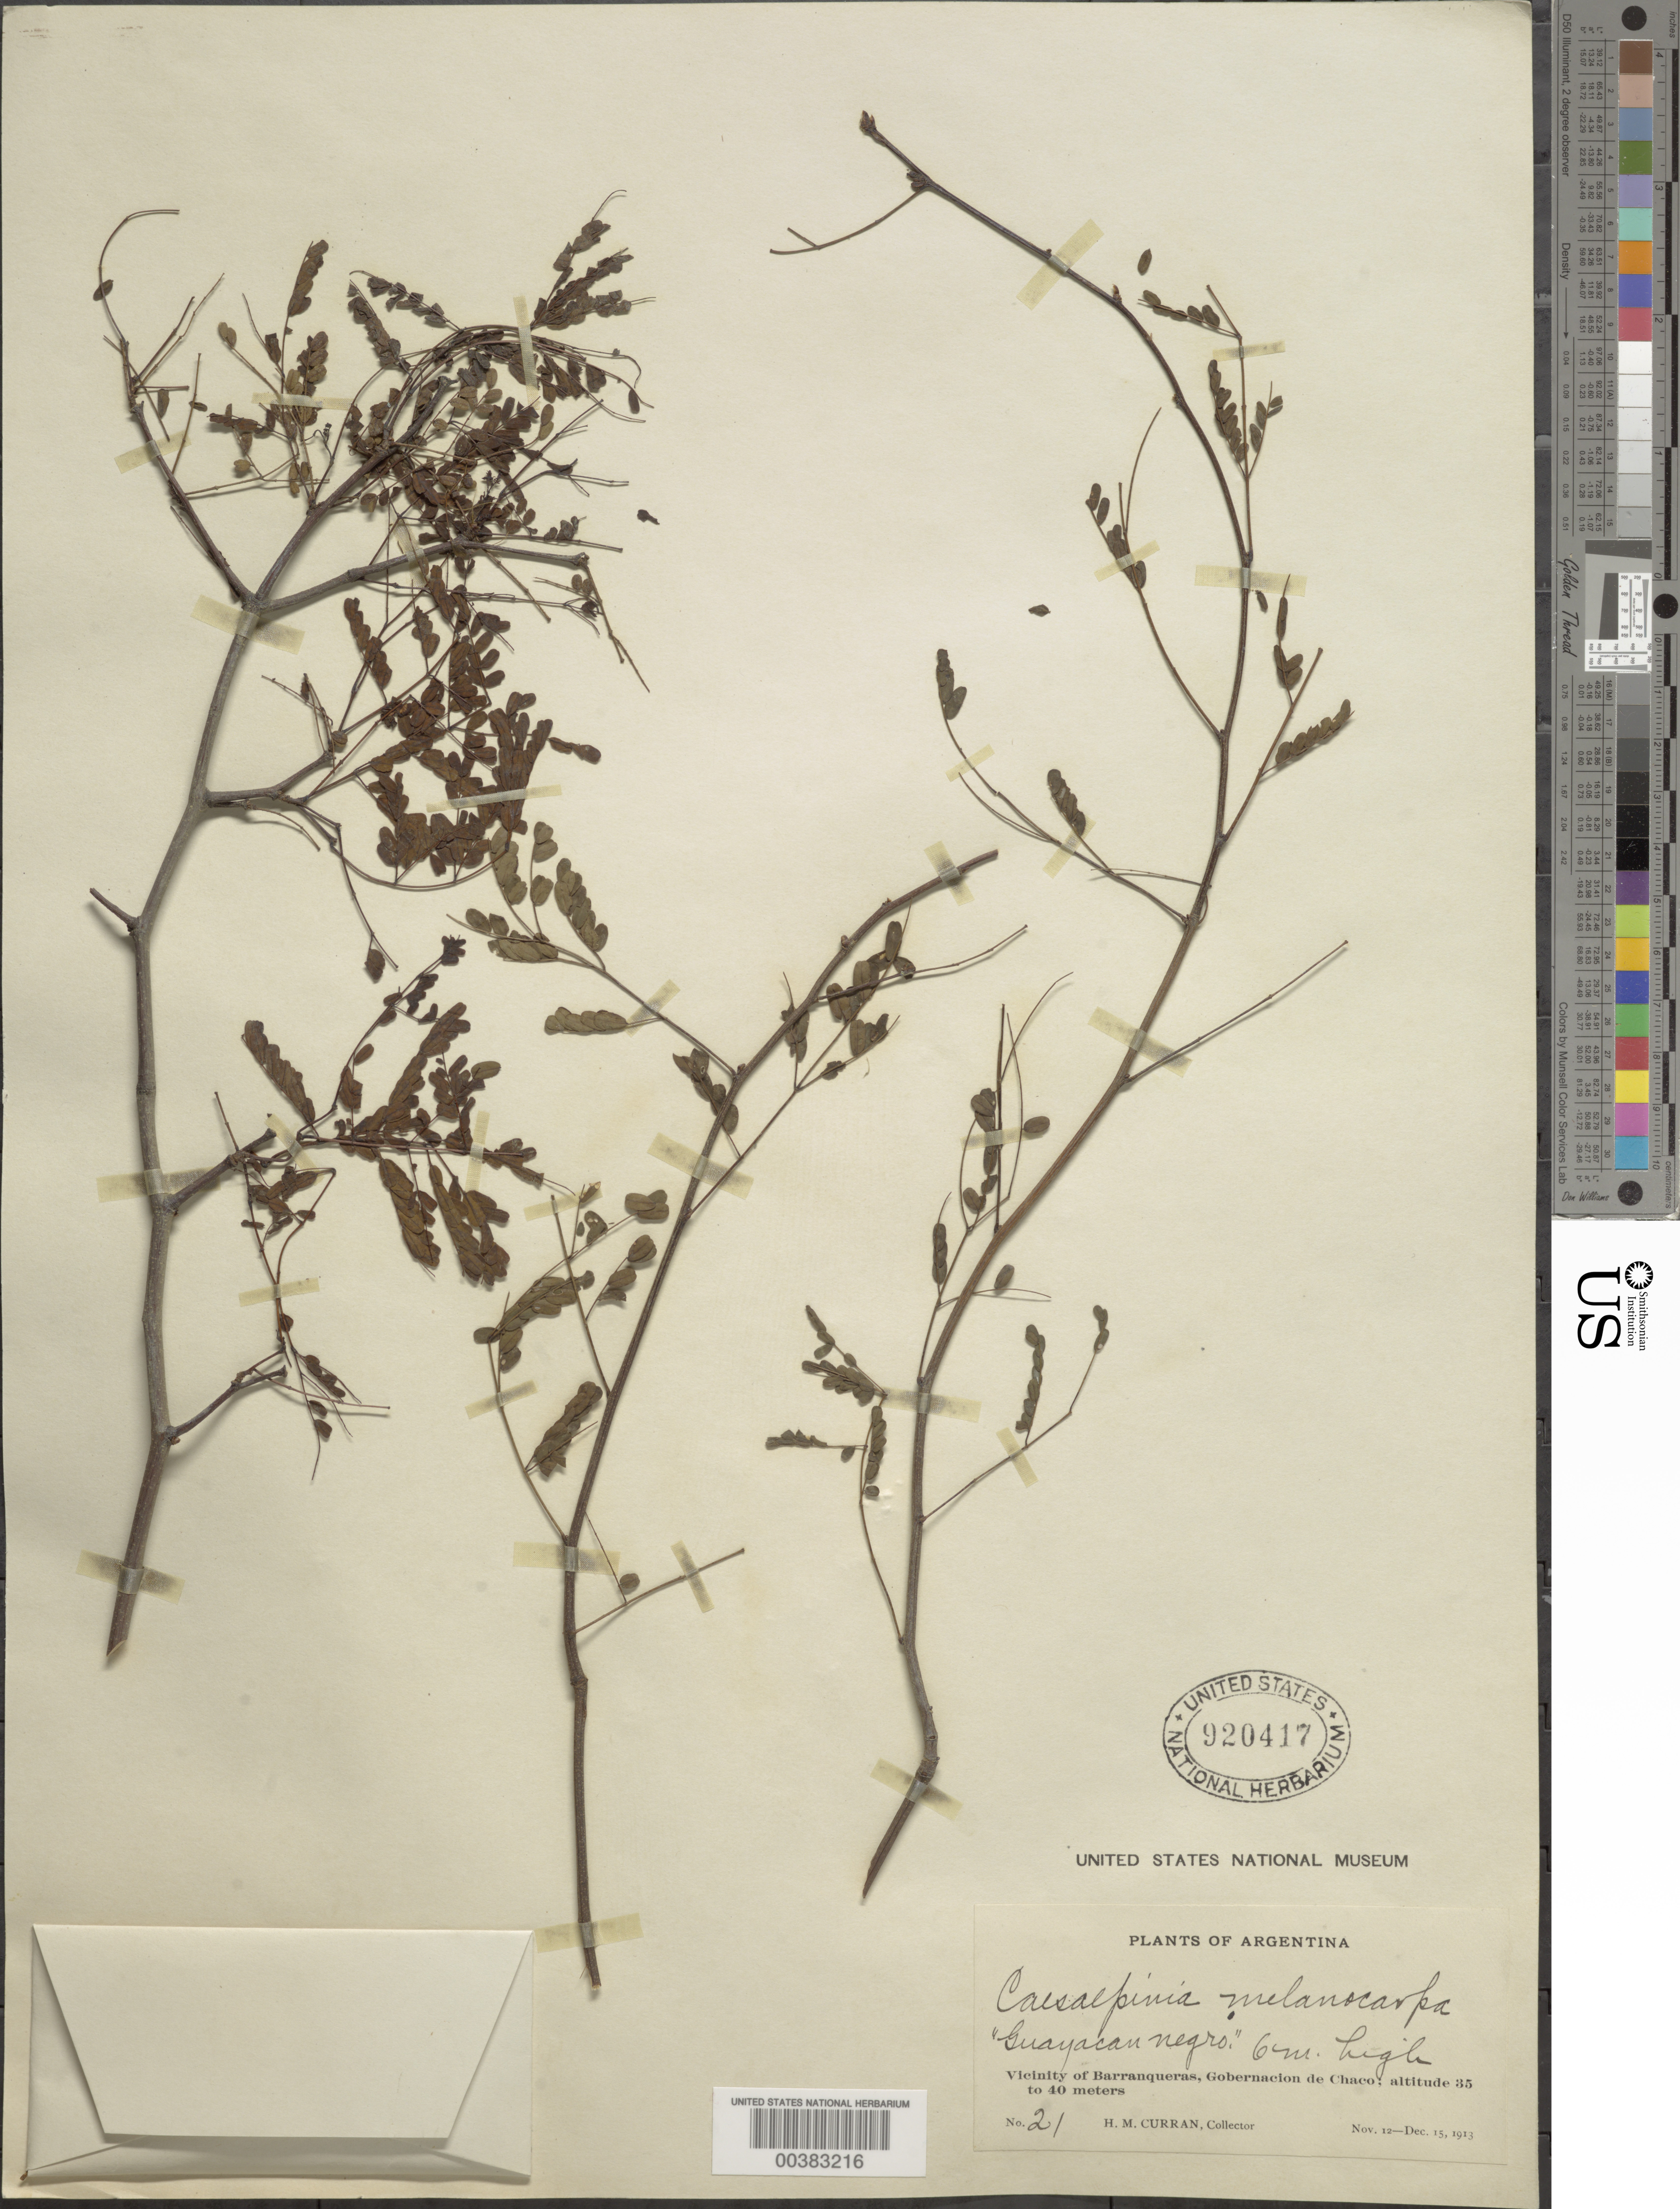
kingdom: Plantae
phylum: Tracheophyta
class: Magnoliopsida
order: Fabales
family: Fabaceae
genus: Libidibia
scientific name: Libidibia paraguariensis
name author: (Parodi) G.P. Lewis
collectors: H. M. Curran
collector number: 21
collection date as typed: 12 Nov 1913 to 15 Dec 1913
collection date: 1913-11-12/1913-12-15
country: Argentina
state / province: Chaco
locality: Dept. Resistencia (?), vicinity of Barranqueras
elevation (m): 35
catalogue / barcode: US 920417